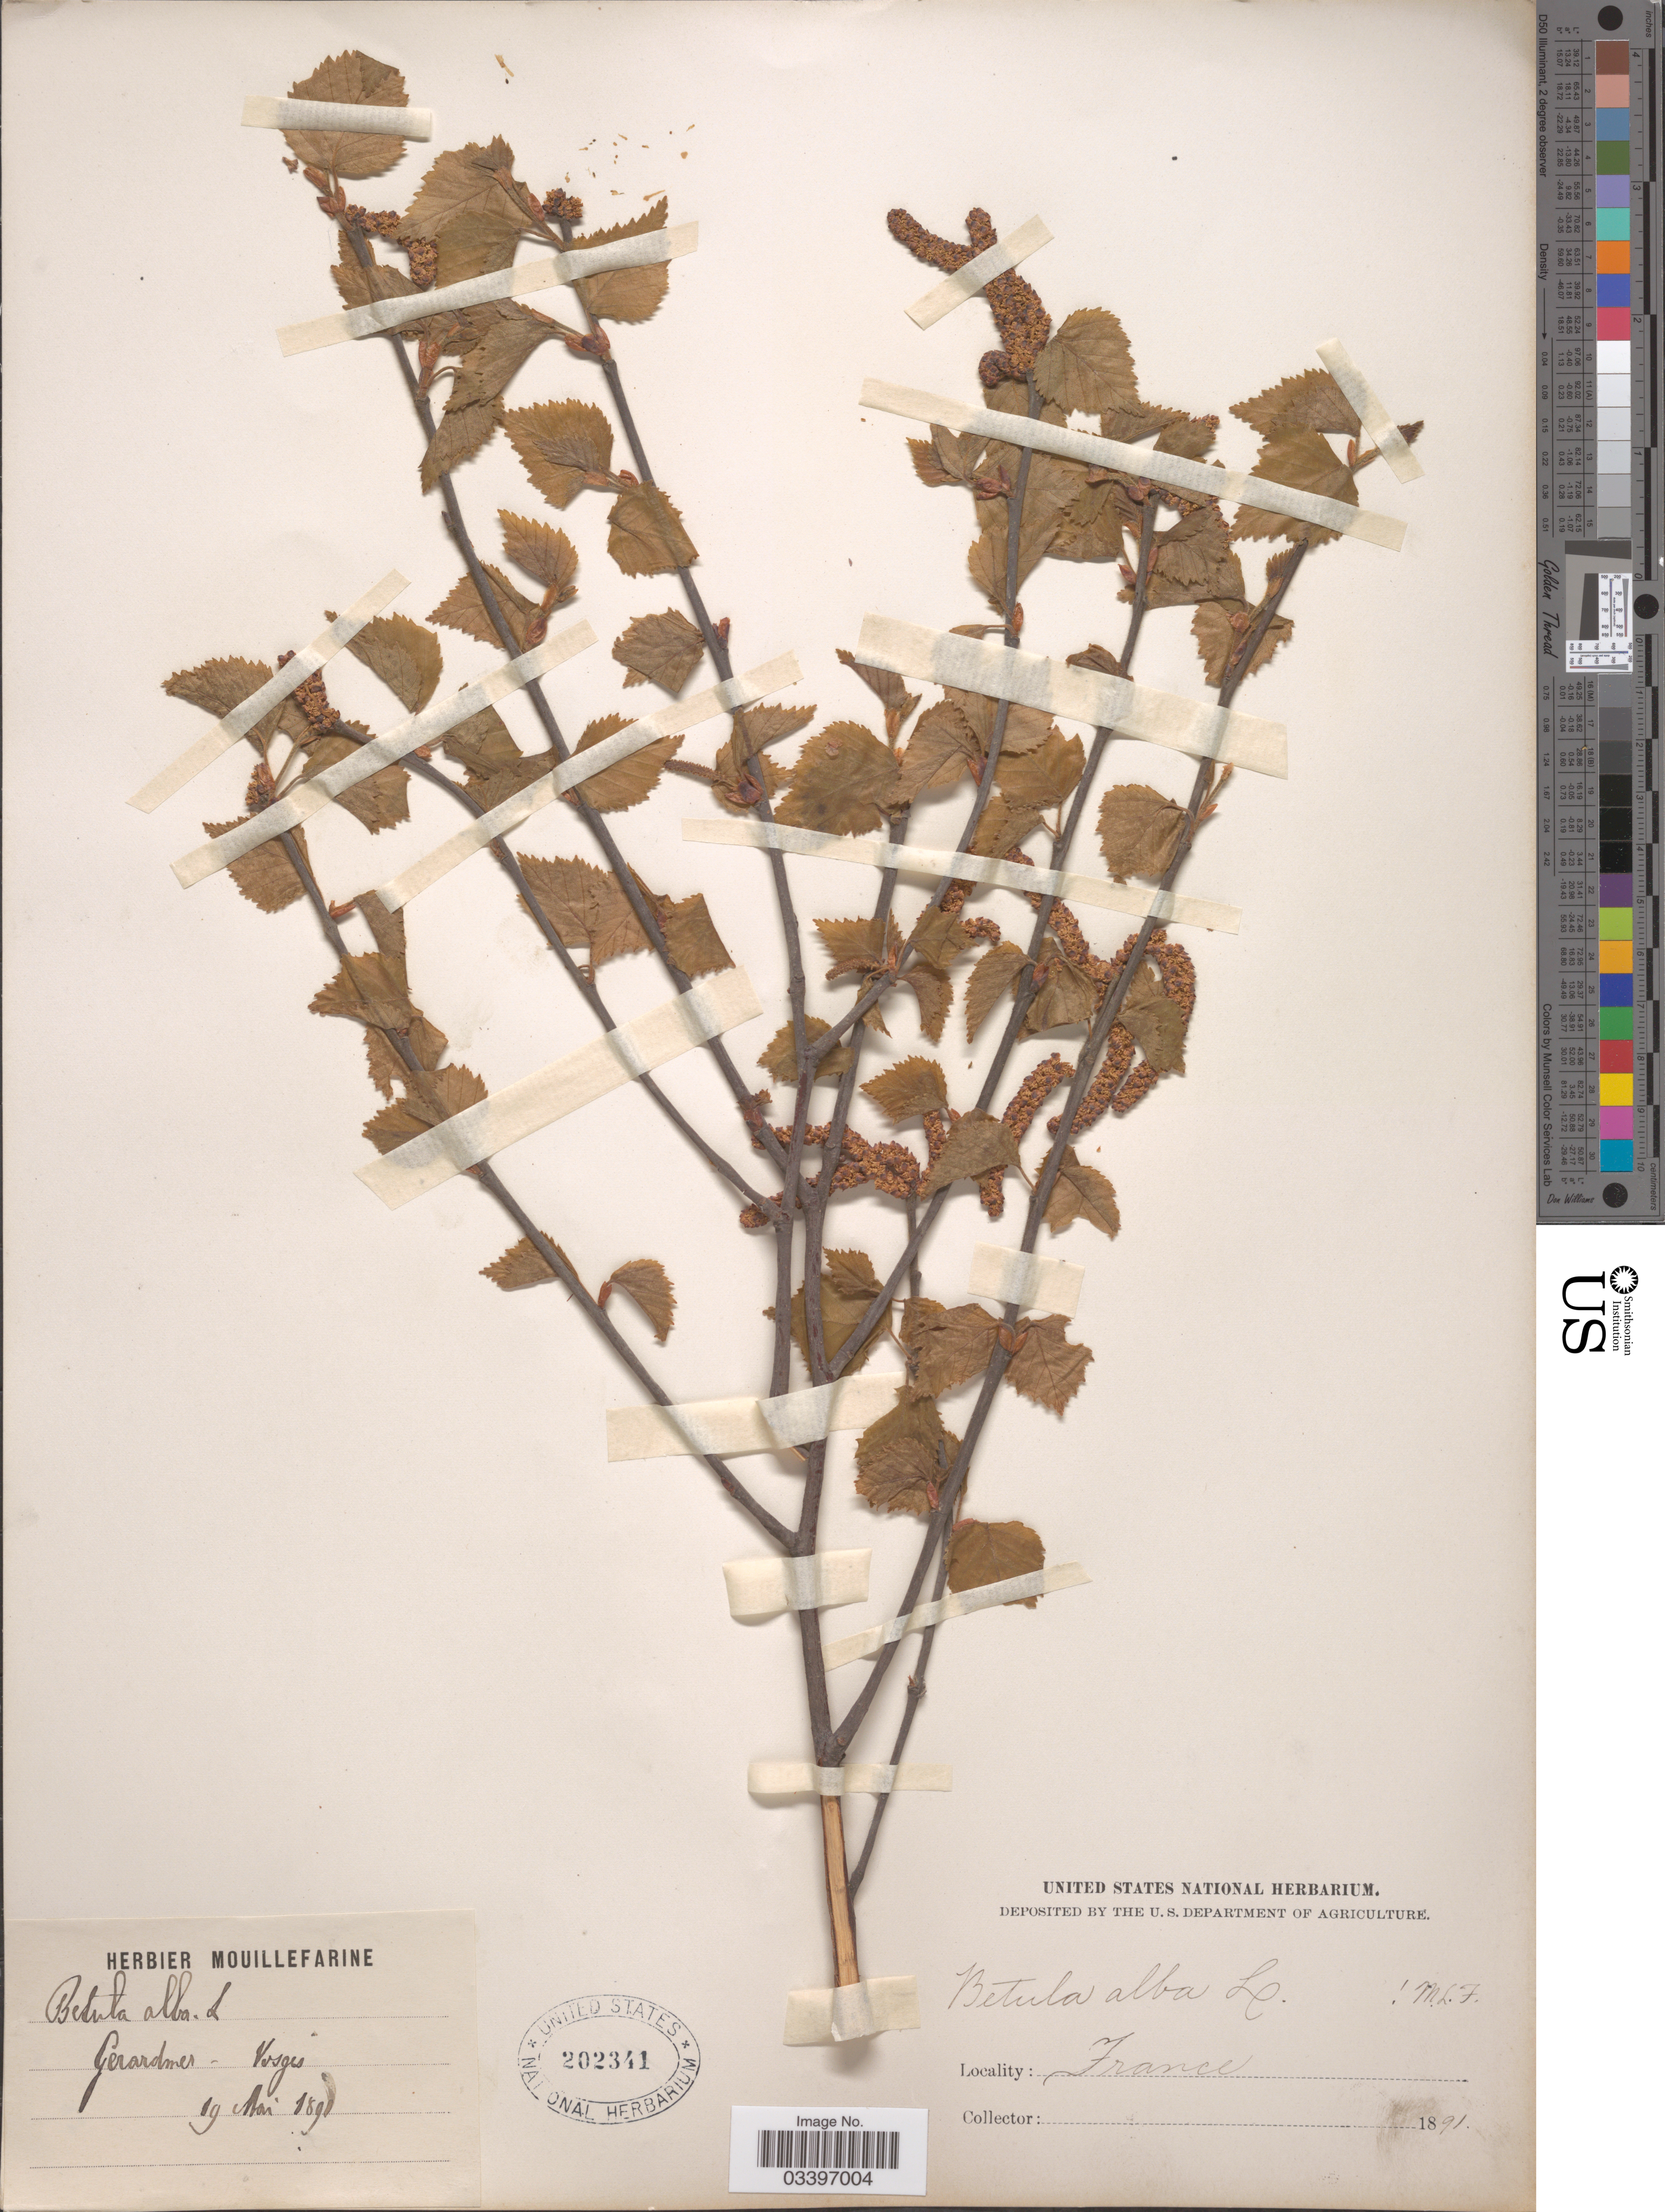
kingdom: Plantae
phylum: Tracheophyta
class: Magnoliopsida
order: Fagales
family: Betulaceae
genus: Betula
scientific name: Betula alba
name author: L.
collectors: ex herb. Mouillefarine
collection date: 1891-05-19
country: France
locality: Gerardmer-Vosges.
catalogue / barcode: US 202341